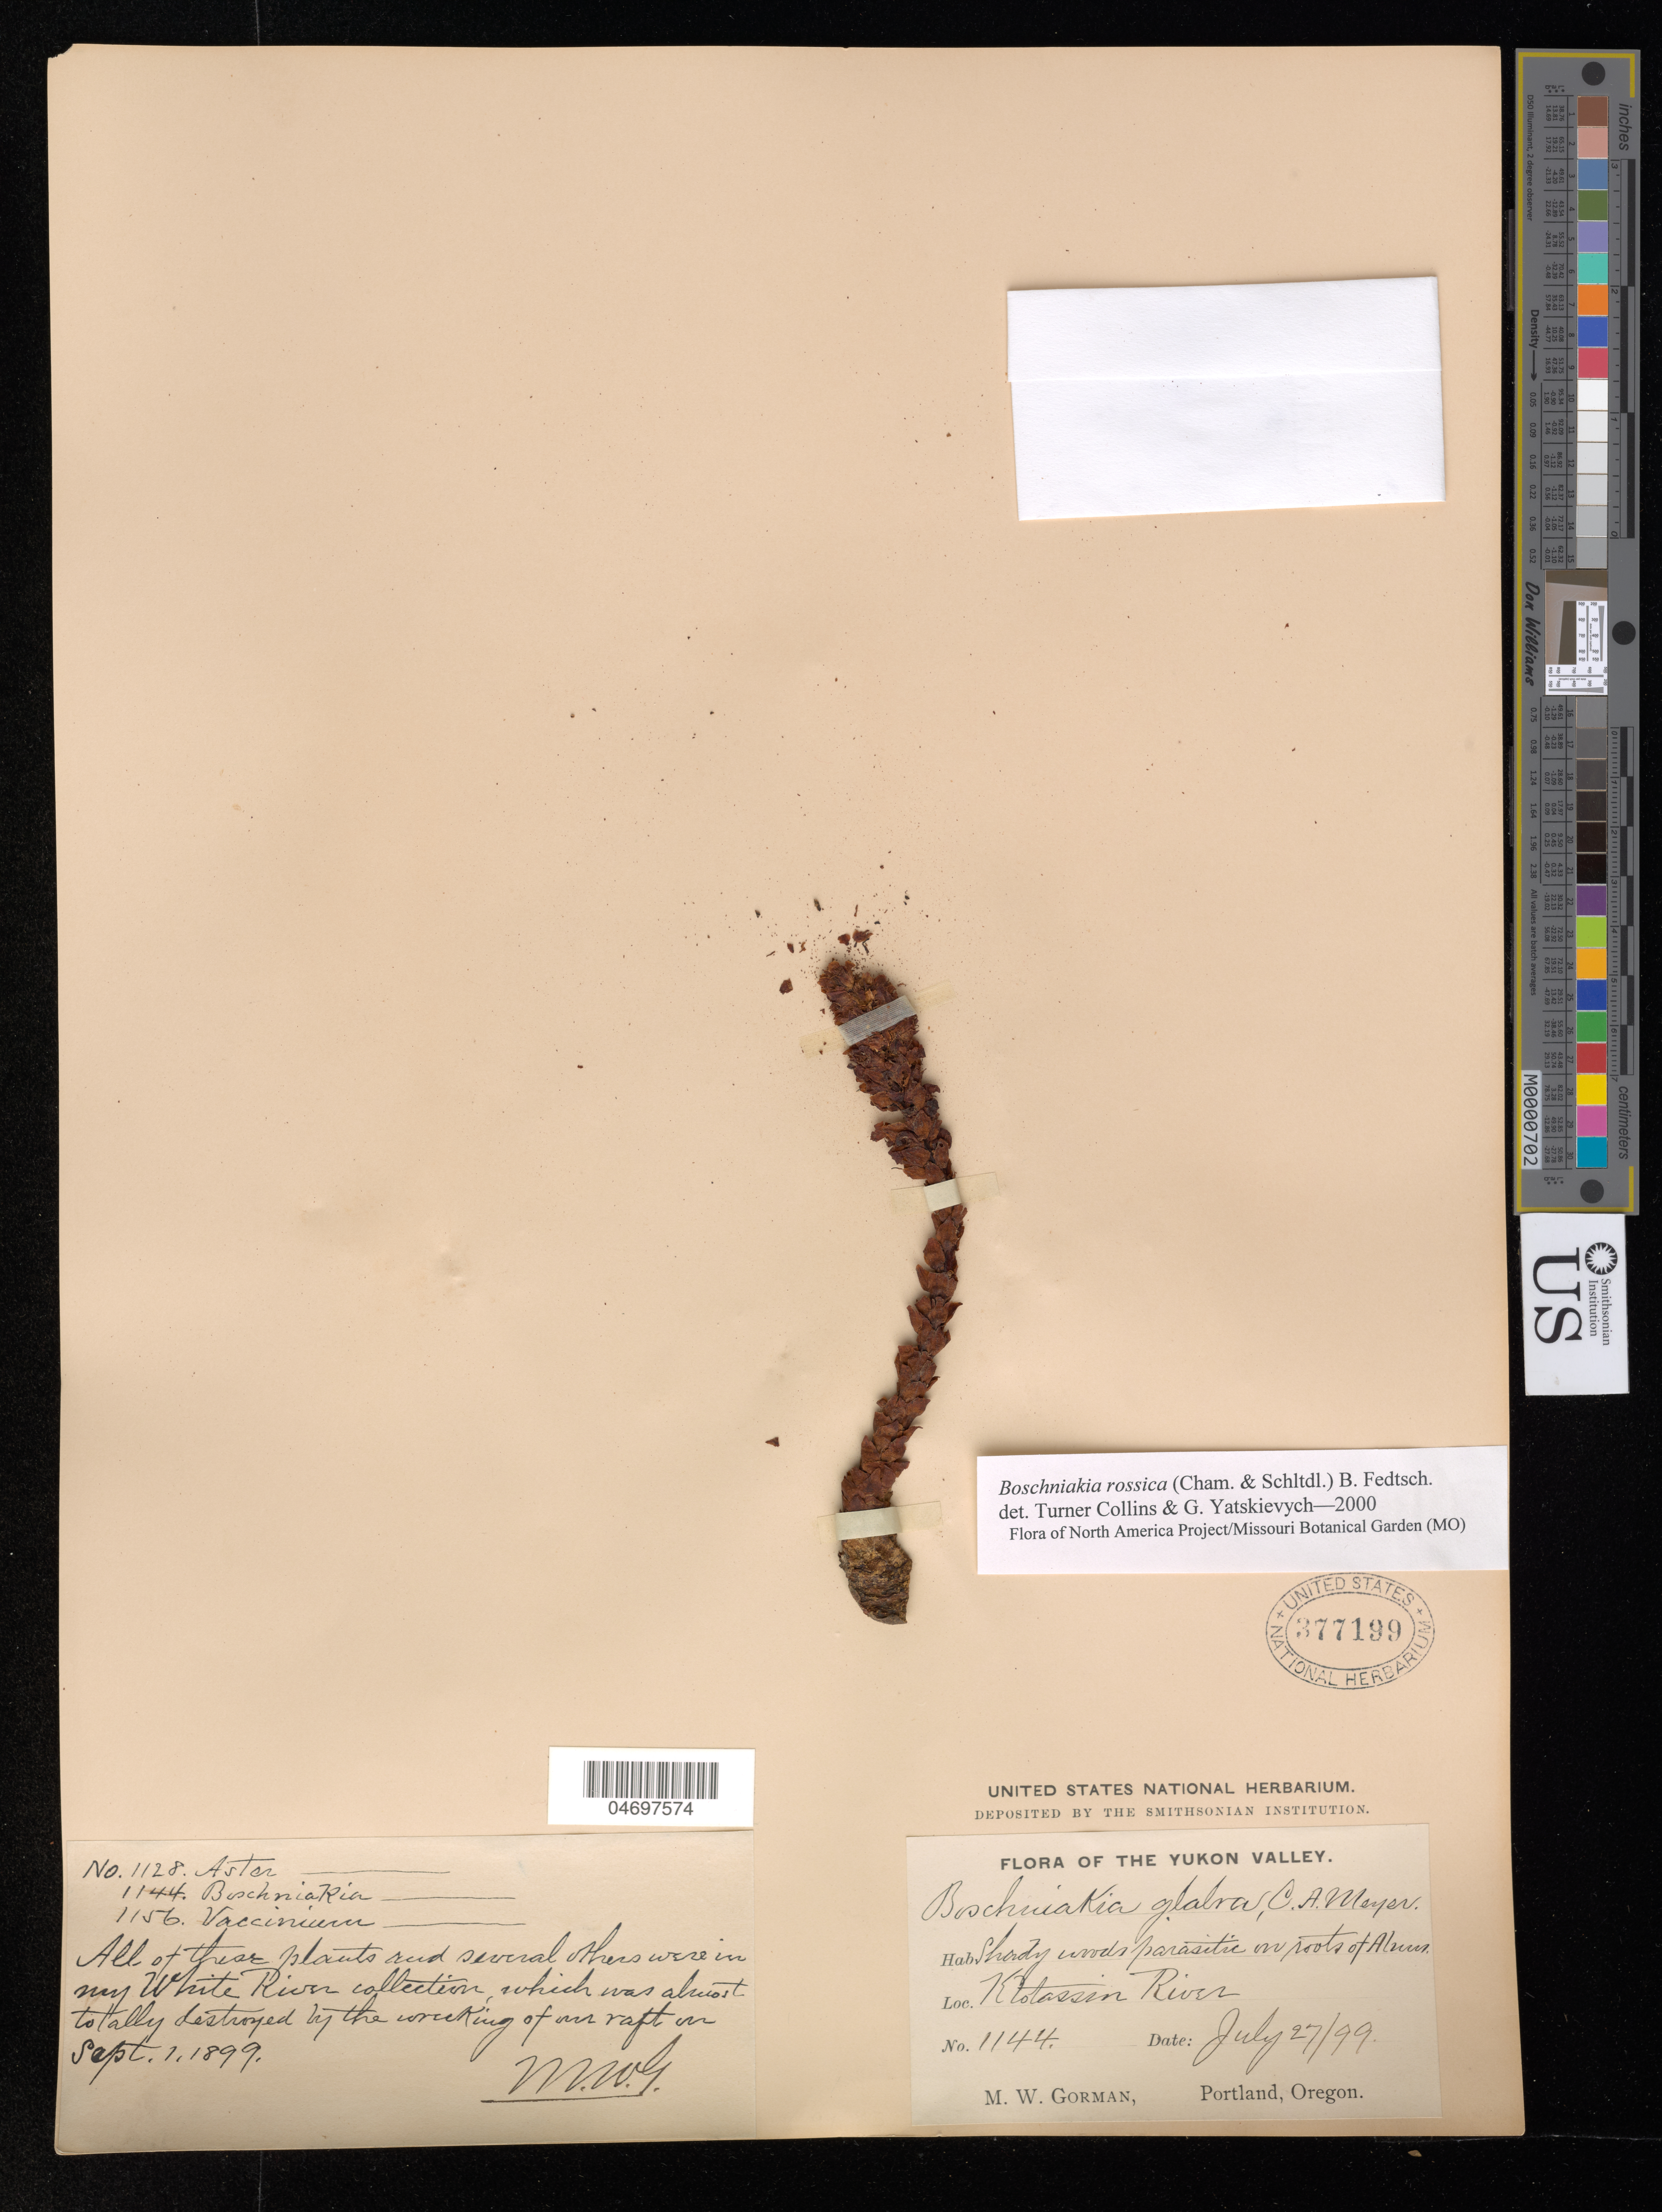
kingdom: Plantae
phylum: Tracheophyta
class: Magnoliopsida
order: Lamiales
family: Orobanchaceae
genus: Boschniakia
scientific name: Boschniakia rossica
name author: (Cham. & Schltdl.) B. Fedtsch.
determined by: Collins, L. T.; Yatskievych, G. A.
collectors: M. W. Gorman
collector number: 1144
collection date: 1899-07-27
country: United States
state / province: Alaska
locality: Yukon Valley; Klotassin River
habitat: shady woods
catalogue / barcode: US 377199